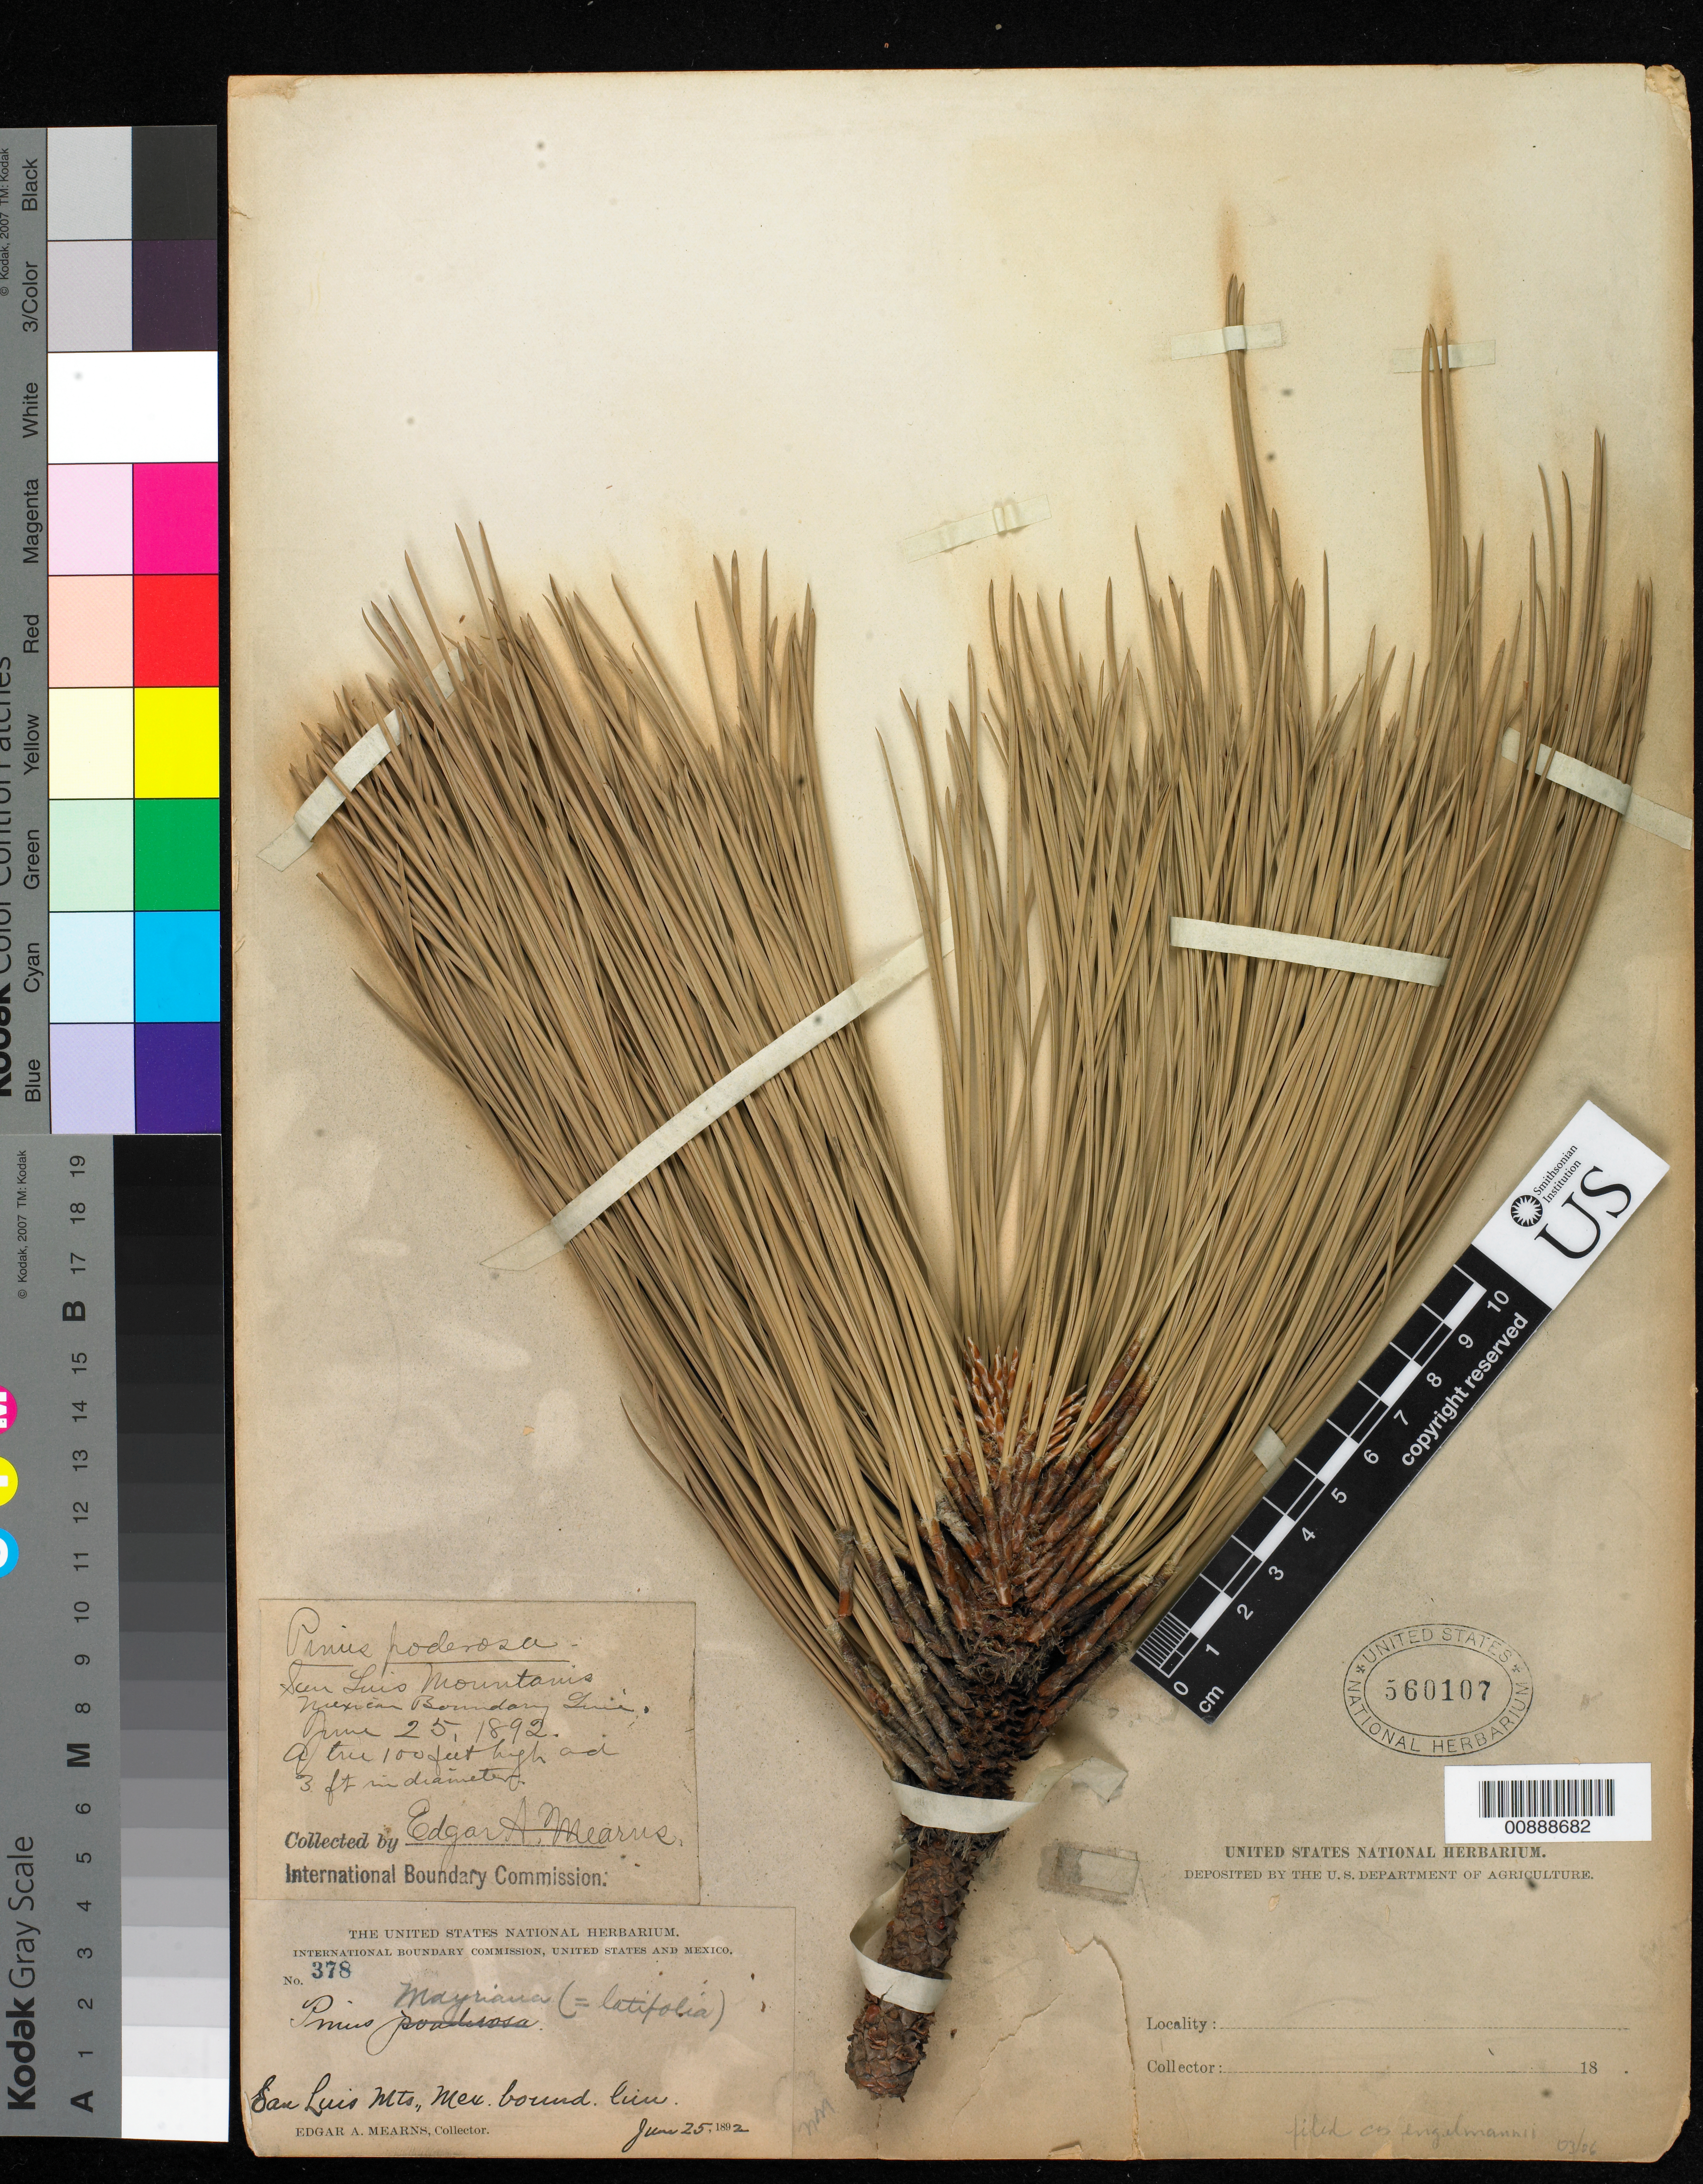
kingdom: Plantae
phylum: Tracheophyta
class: Pinopsida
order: Pinales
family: Pinaceae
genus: Pinus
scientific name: Pinus engelmannii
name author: Carrière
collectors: E. A. Mearns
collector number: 378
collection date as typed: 25 Jun 1892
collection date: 1892-06-25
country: United States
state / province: New Mexico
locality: San Luis Mts., Mexican Boundary Line.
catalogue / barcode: US 560107